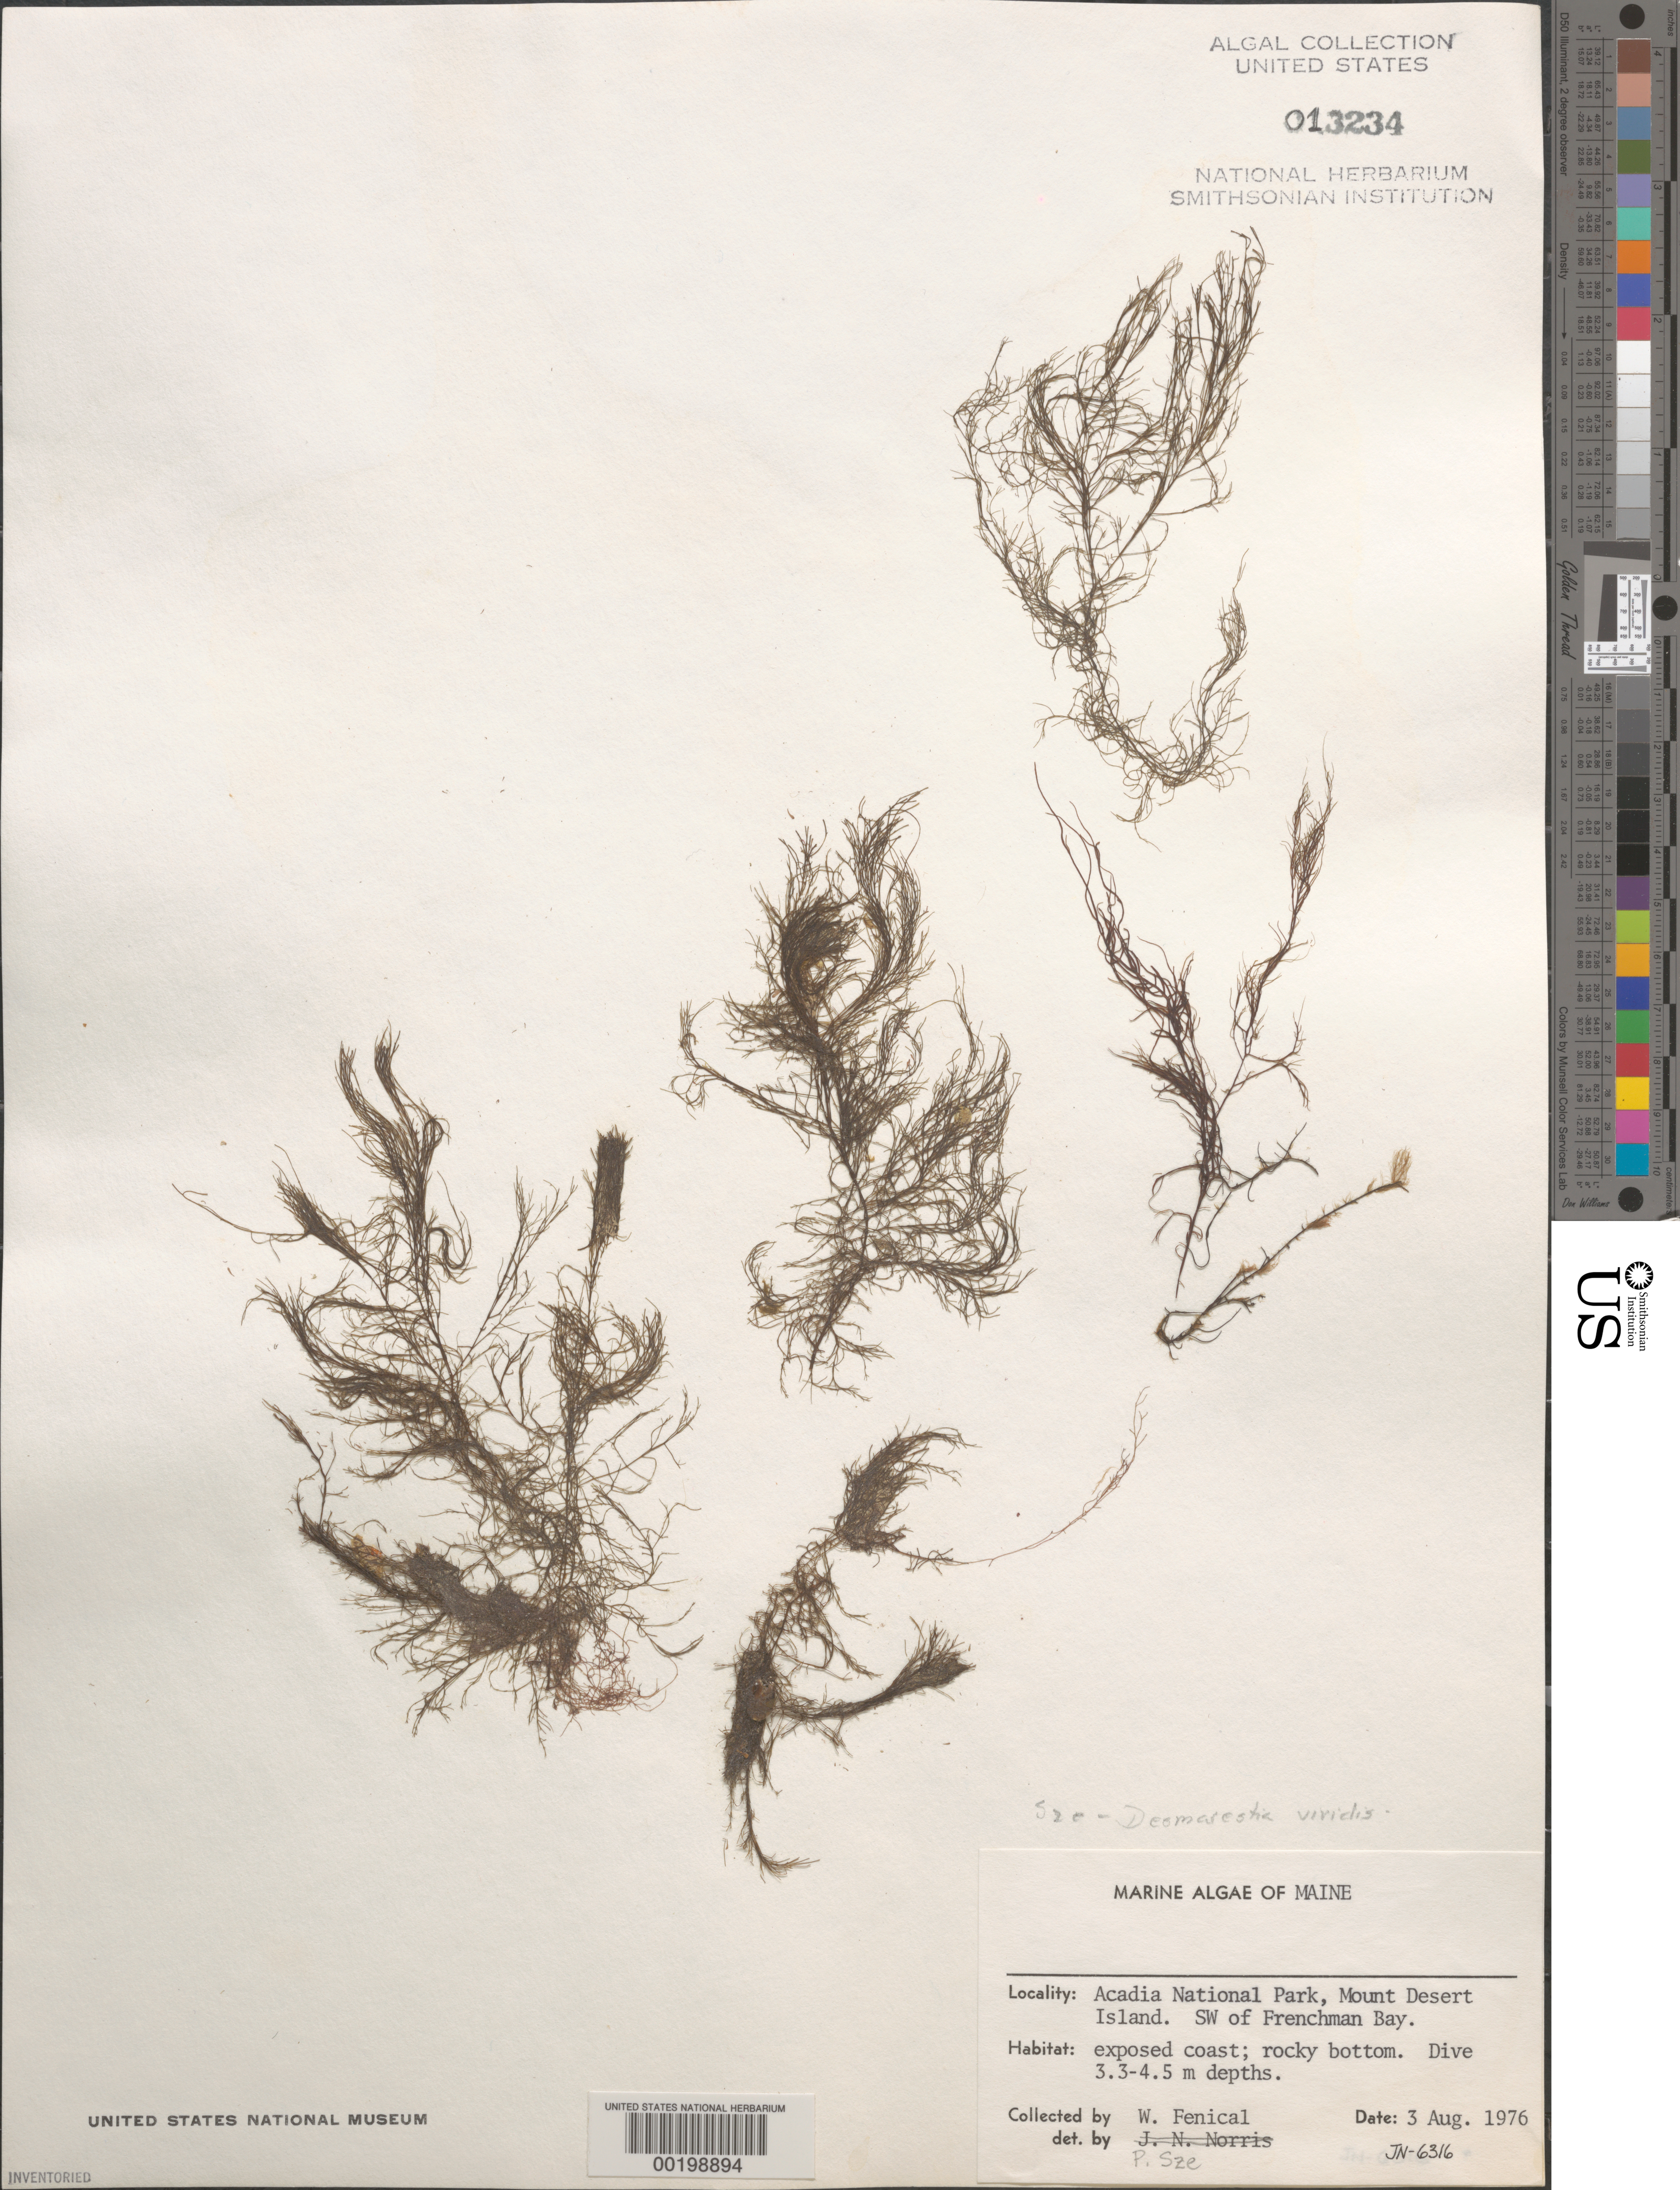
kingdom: Chromista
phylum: Ochrophyta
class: Phaeophyceae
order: Desmarestiales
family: Desmarestiaceae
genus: Desmarestia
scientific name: Desmarestia viridis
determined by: Sze, P.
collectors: W. Fenical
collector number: Jn-6316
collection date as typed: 03 Aug 1976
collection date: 1976-08-03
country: United States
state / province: Maine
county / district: Hancock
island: Mount Desert Island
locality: Acadia National Park, southwest of Frenchman Bay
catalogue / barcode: US 13234